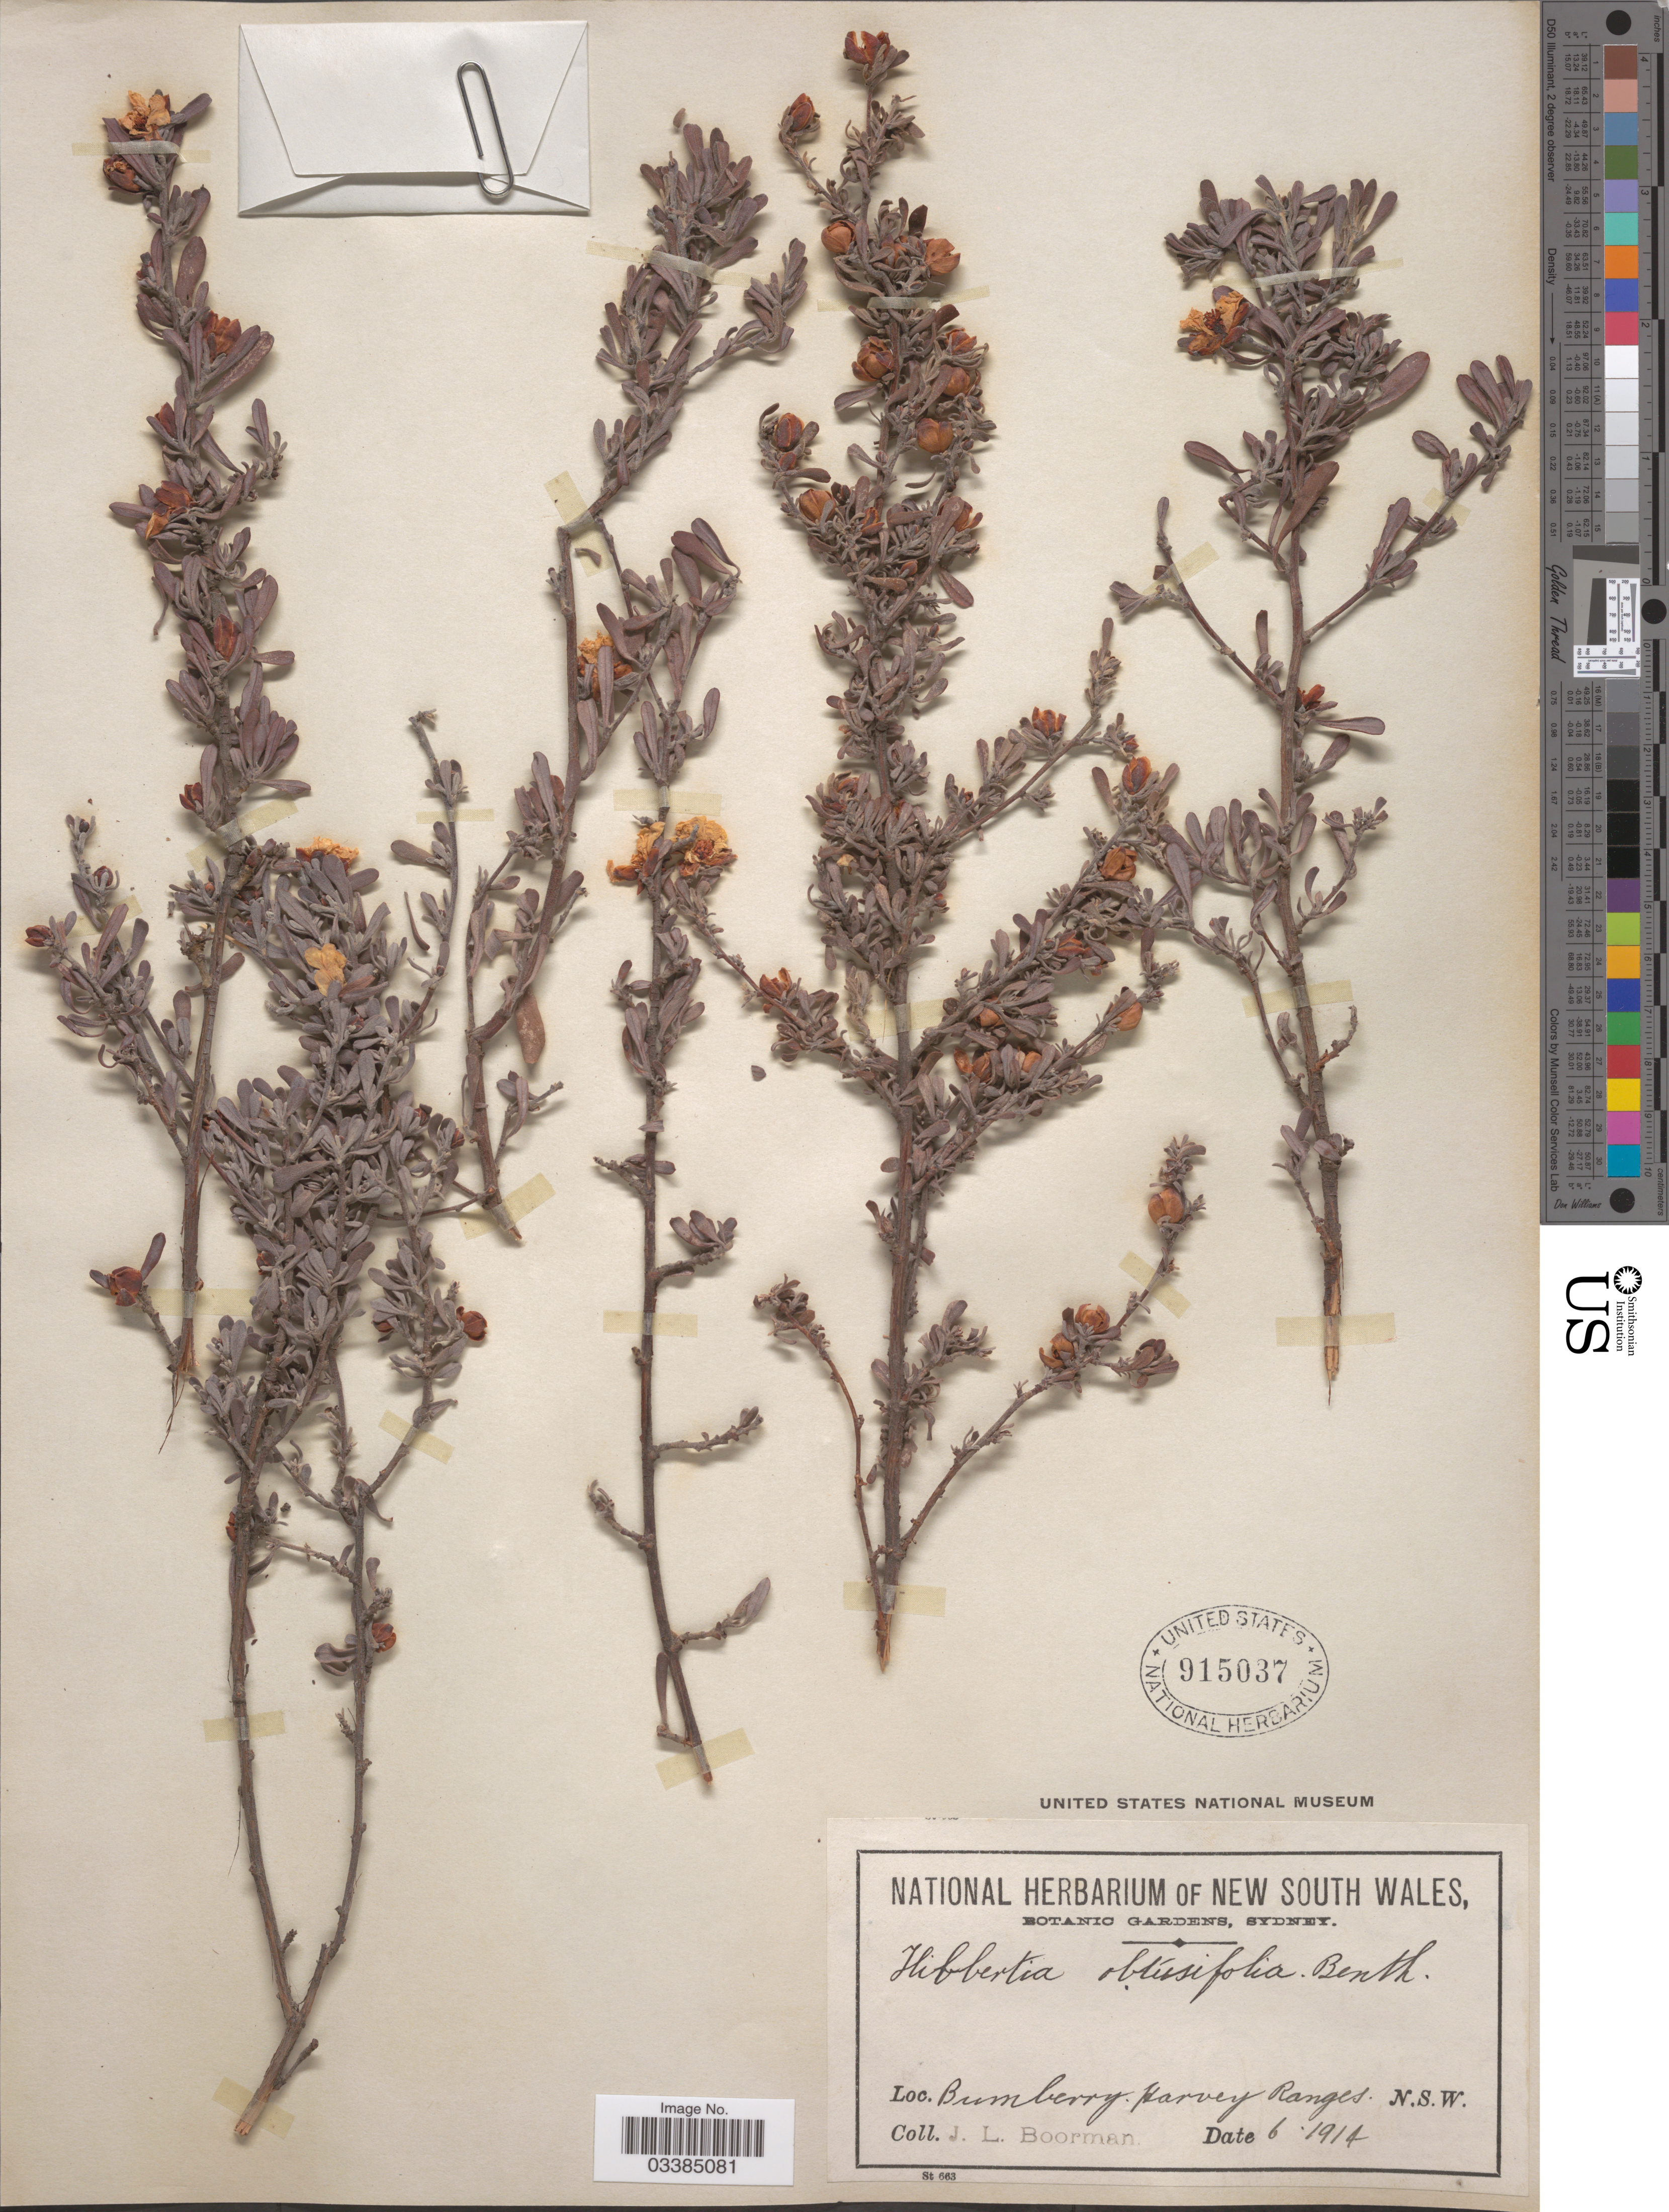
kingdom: Plantae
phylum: Tracheophyta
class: Magnoliopsida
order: Dilleniales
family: Dilleniaceae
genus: Hibbertia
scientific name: Hibbertia obtusifolia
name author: DC.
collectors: J. Boorman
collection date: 1914-06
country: Australia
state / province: New South Wales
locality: Bumberry. Harvey Ranges. N. S. W.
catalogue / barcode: US 915037